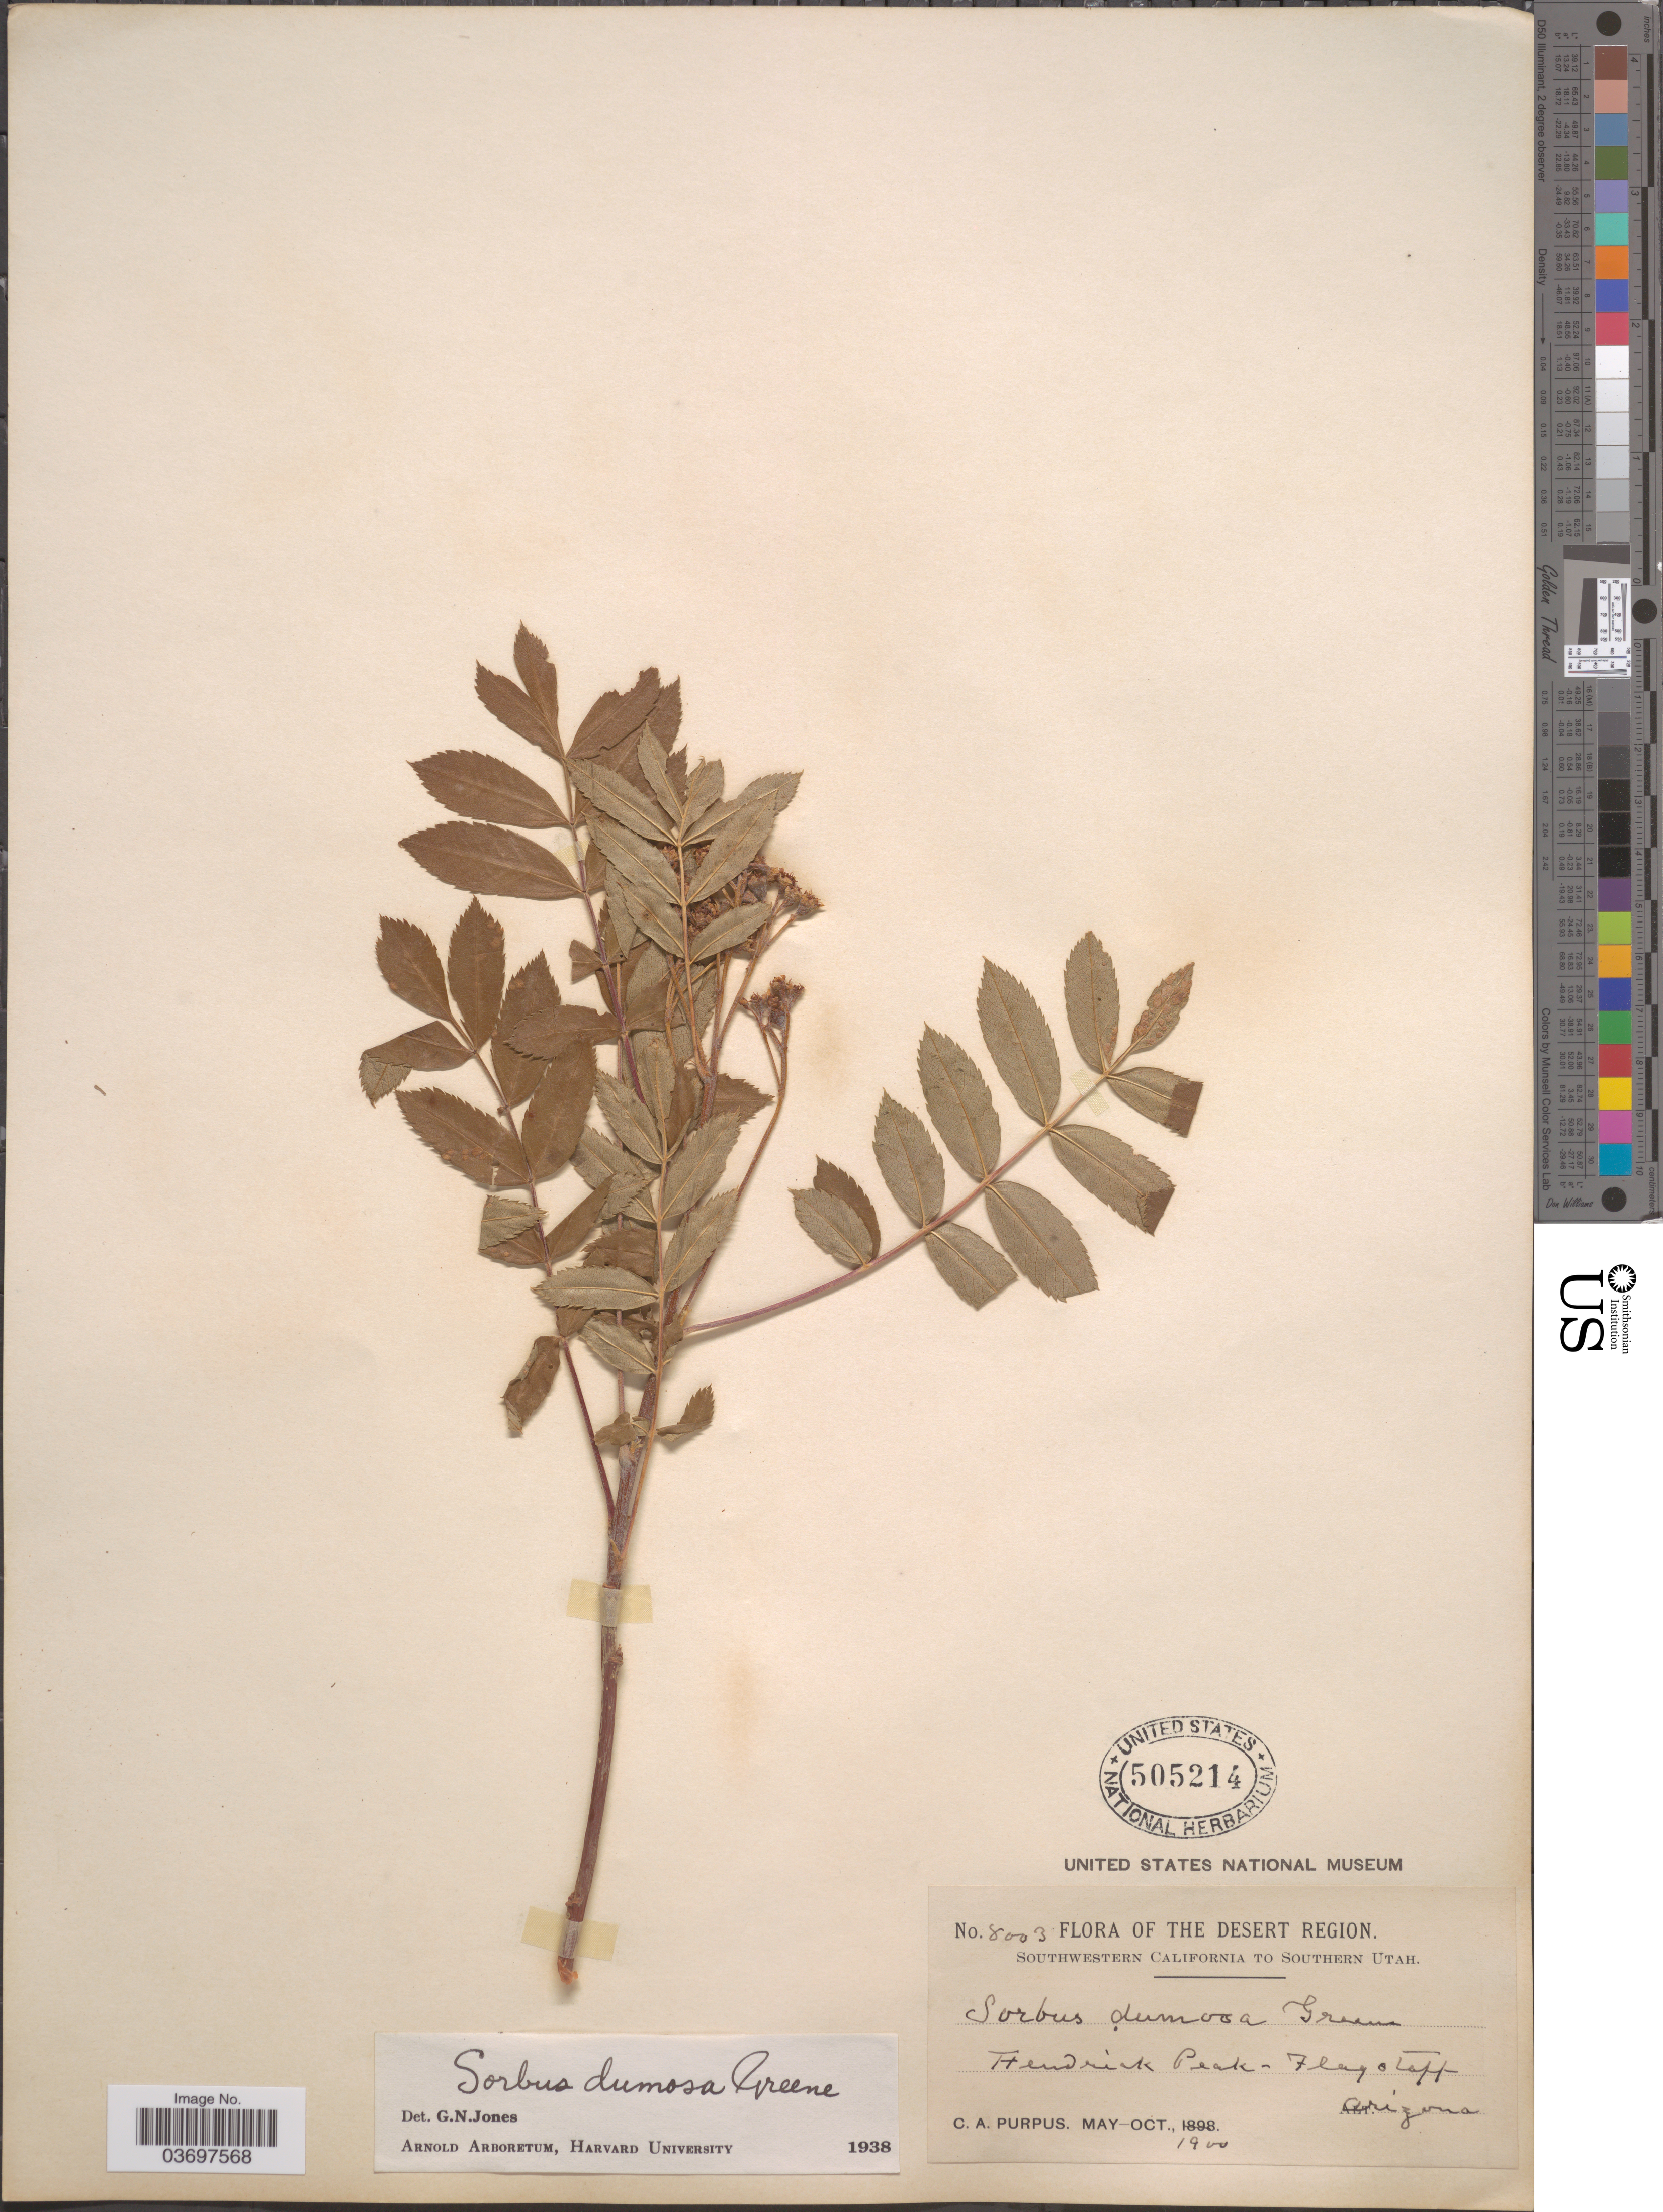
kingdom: Plantae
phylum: Tracheophyta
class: Magnoliopsida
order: Rosales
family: Rosaceae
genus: Sorbus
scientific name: Sorbus dumosa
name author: Greene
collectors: C. A. Purpus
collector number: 8003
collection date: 1900-05/1900-10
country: United States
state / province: Arizona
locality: The Desert Region. Hendrick Peak - Flagstaff.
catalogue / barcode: US 505214